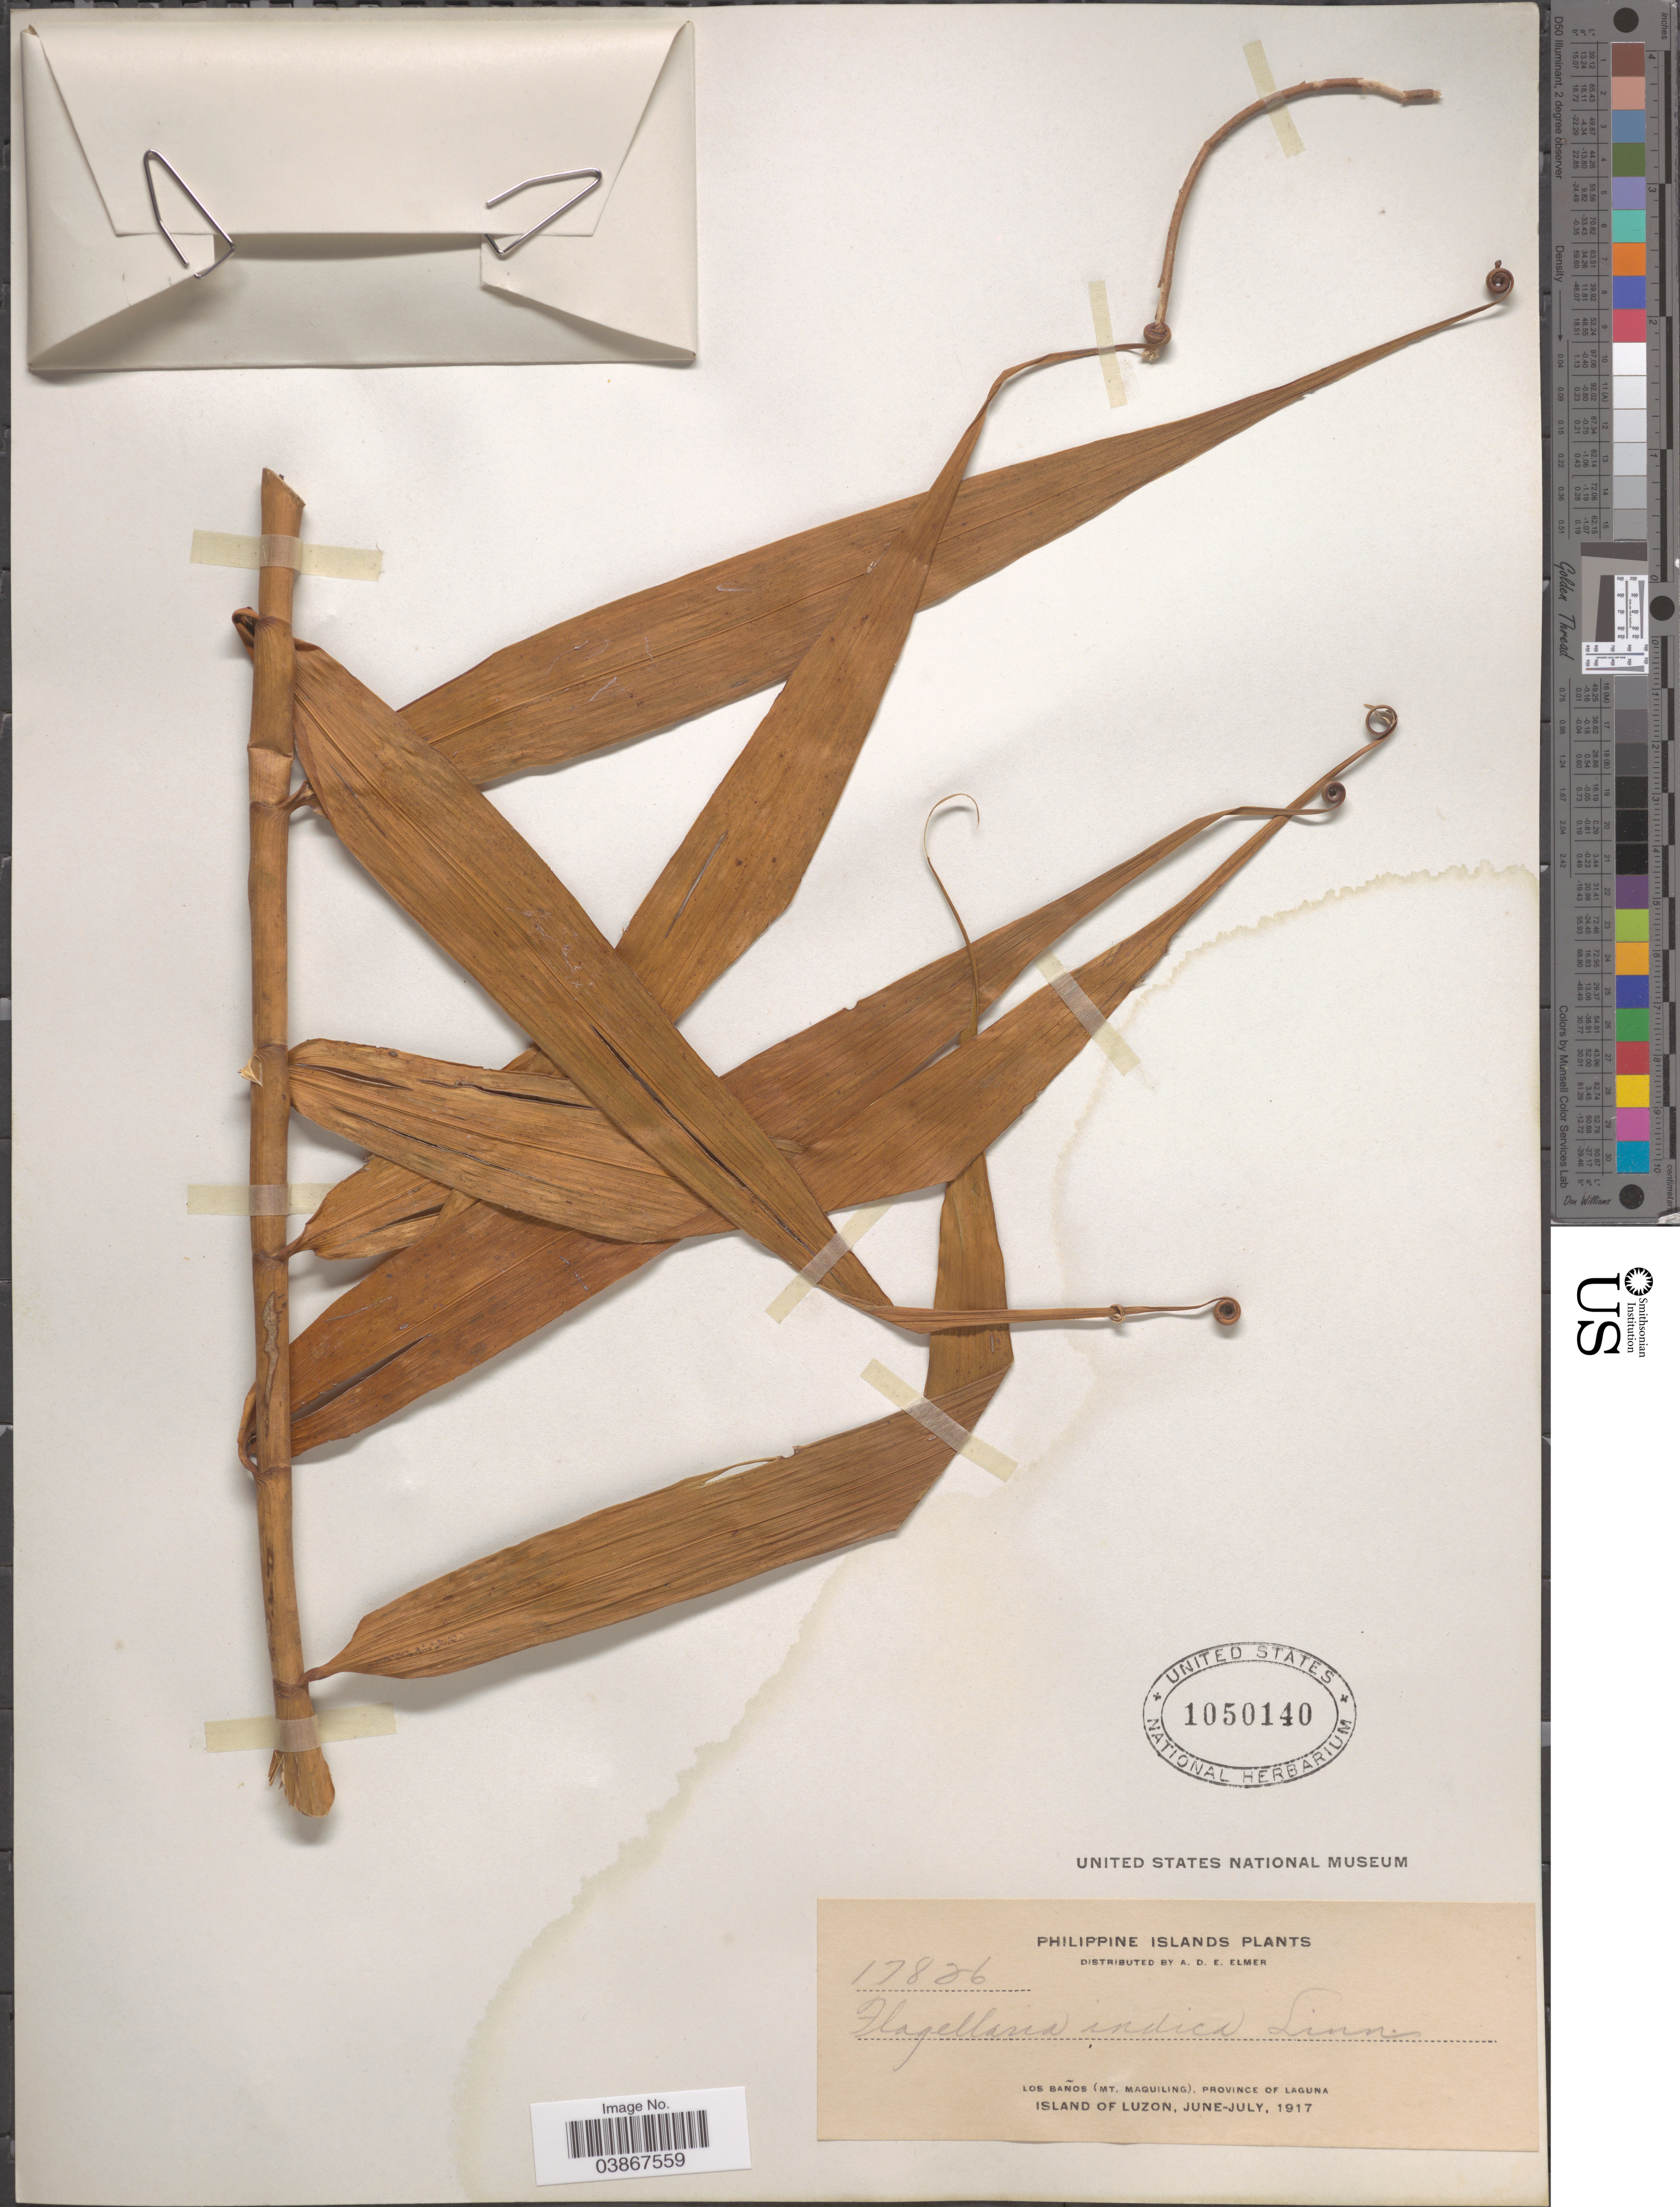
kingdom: Plantae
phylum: Tracheophyta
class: Liliopsida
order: Poales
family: Flagellariaceae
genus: Flagellaria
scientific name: Flagellaria indica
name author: L.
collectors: A. D. E. Elmer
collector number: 17826*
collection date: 1917-06/1917-07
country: Philippines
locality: Los Baños (Mt. Maquiling), Province of Laguna. Island of Luzon.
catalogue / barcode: US 1050140